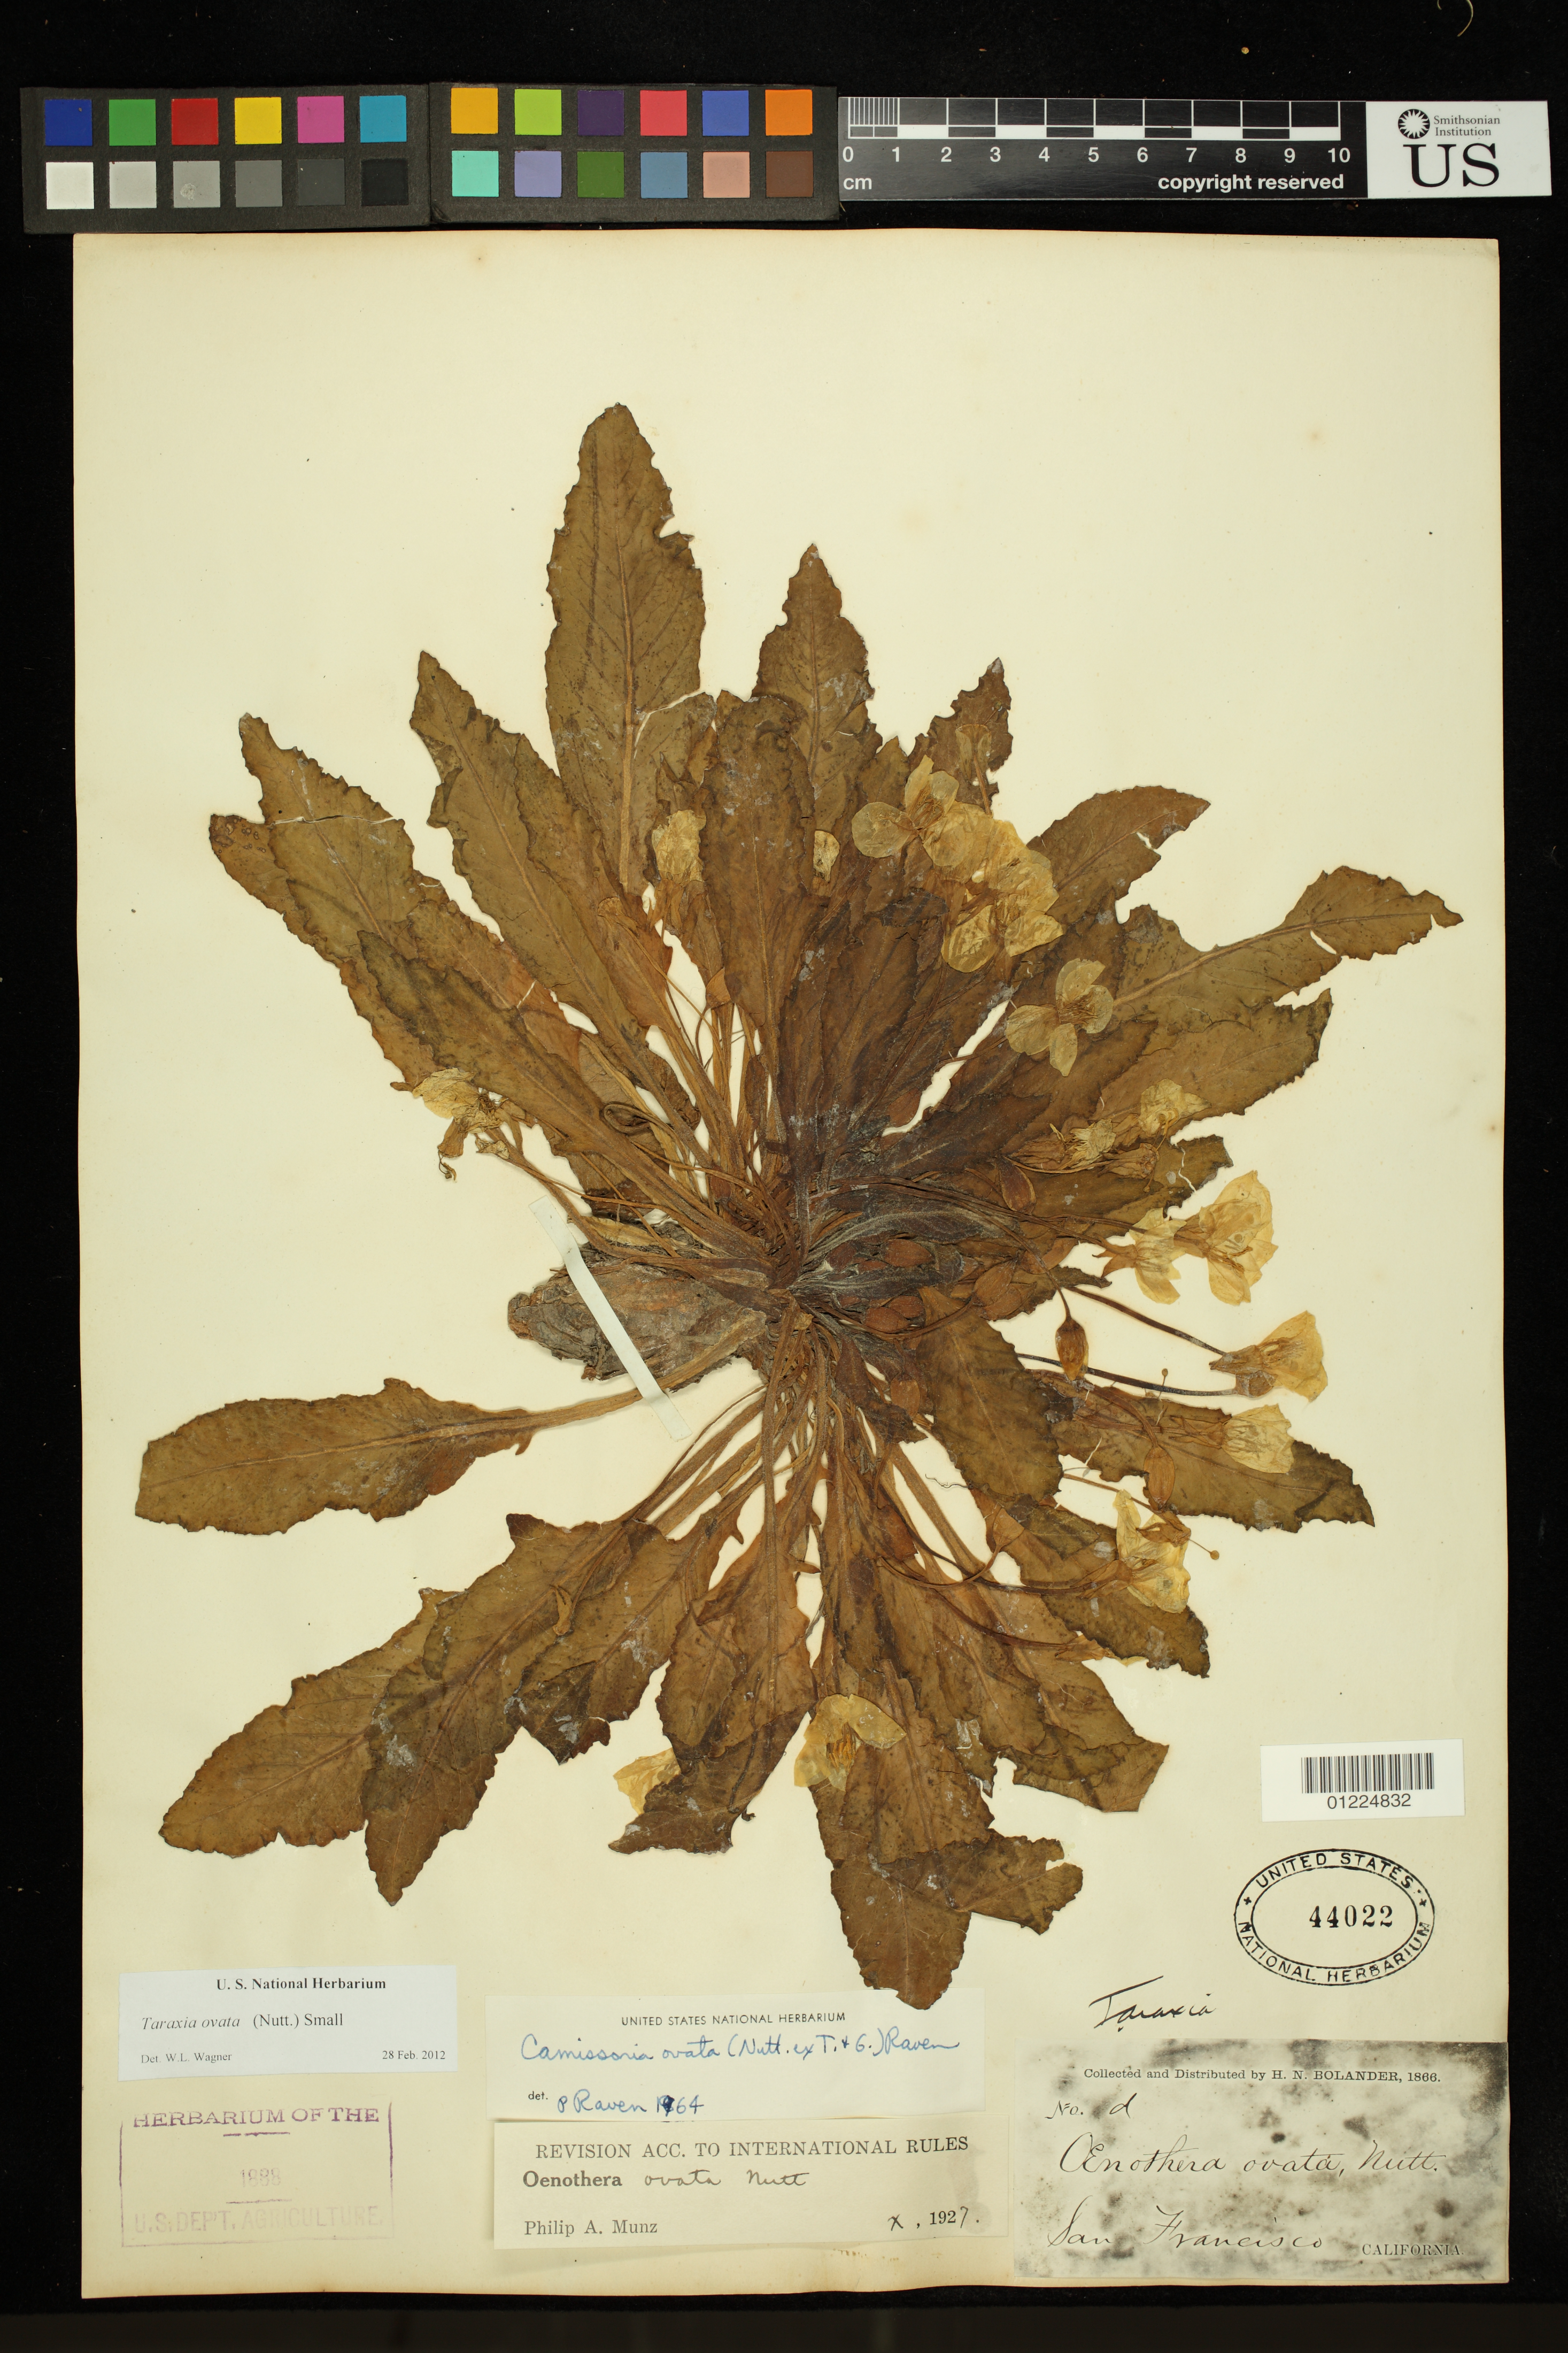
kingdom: Plantae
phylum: Tracheophyta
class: Magnoliopsida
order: Myrtales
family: Onagraceae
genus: Taraxia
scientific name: Taraxia ovata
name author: (Nutt.) Small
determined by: Wagner, W. L., (BOT), Smithsonian Institution - National Museum of Natural History (UNITED STATES)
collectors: H. Bolander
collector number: d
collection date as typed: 1866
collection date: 1866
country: United States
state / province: California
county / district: San Francisco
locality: San Francisco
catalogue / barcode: US 44022